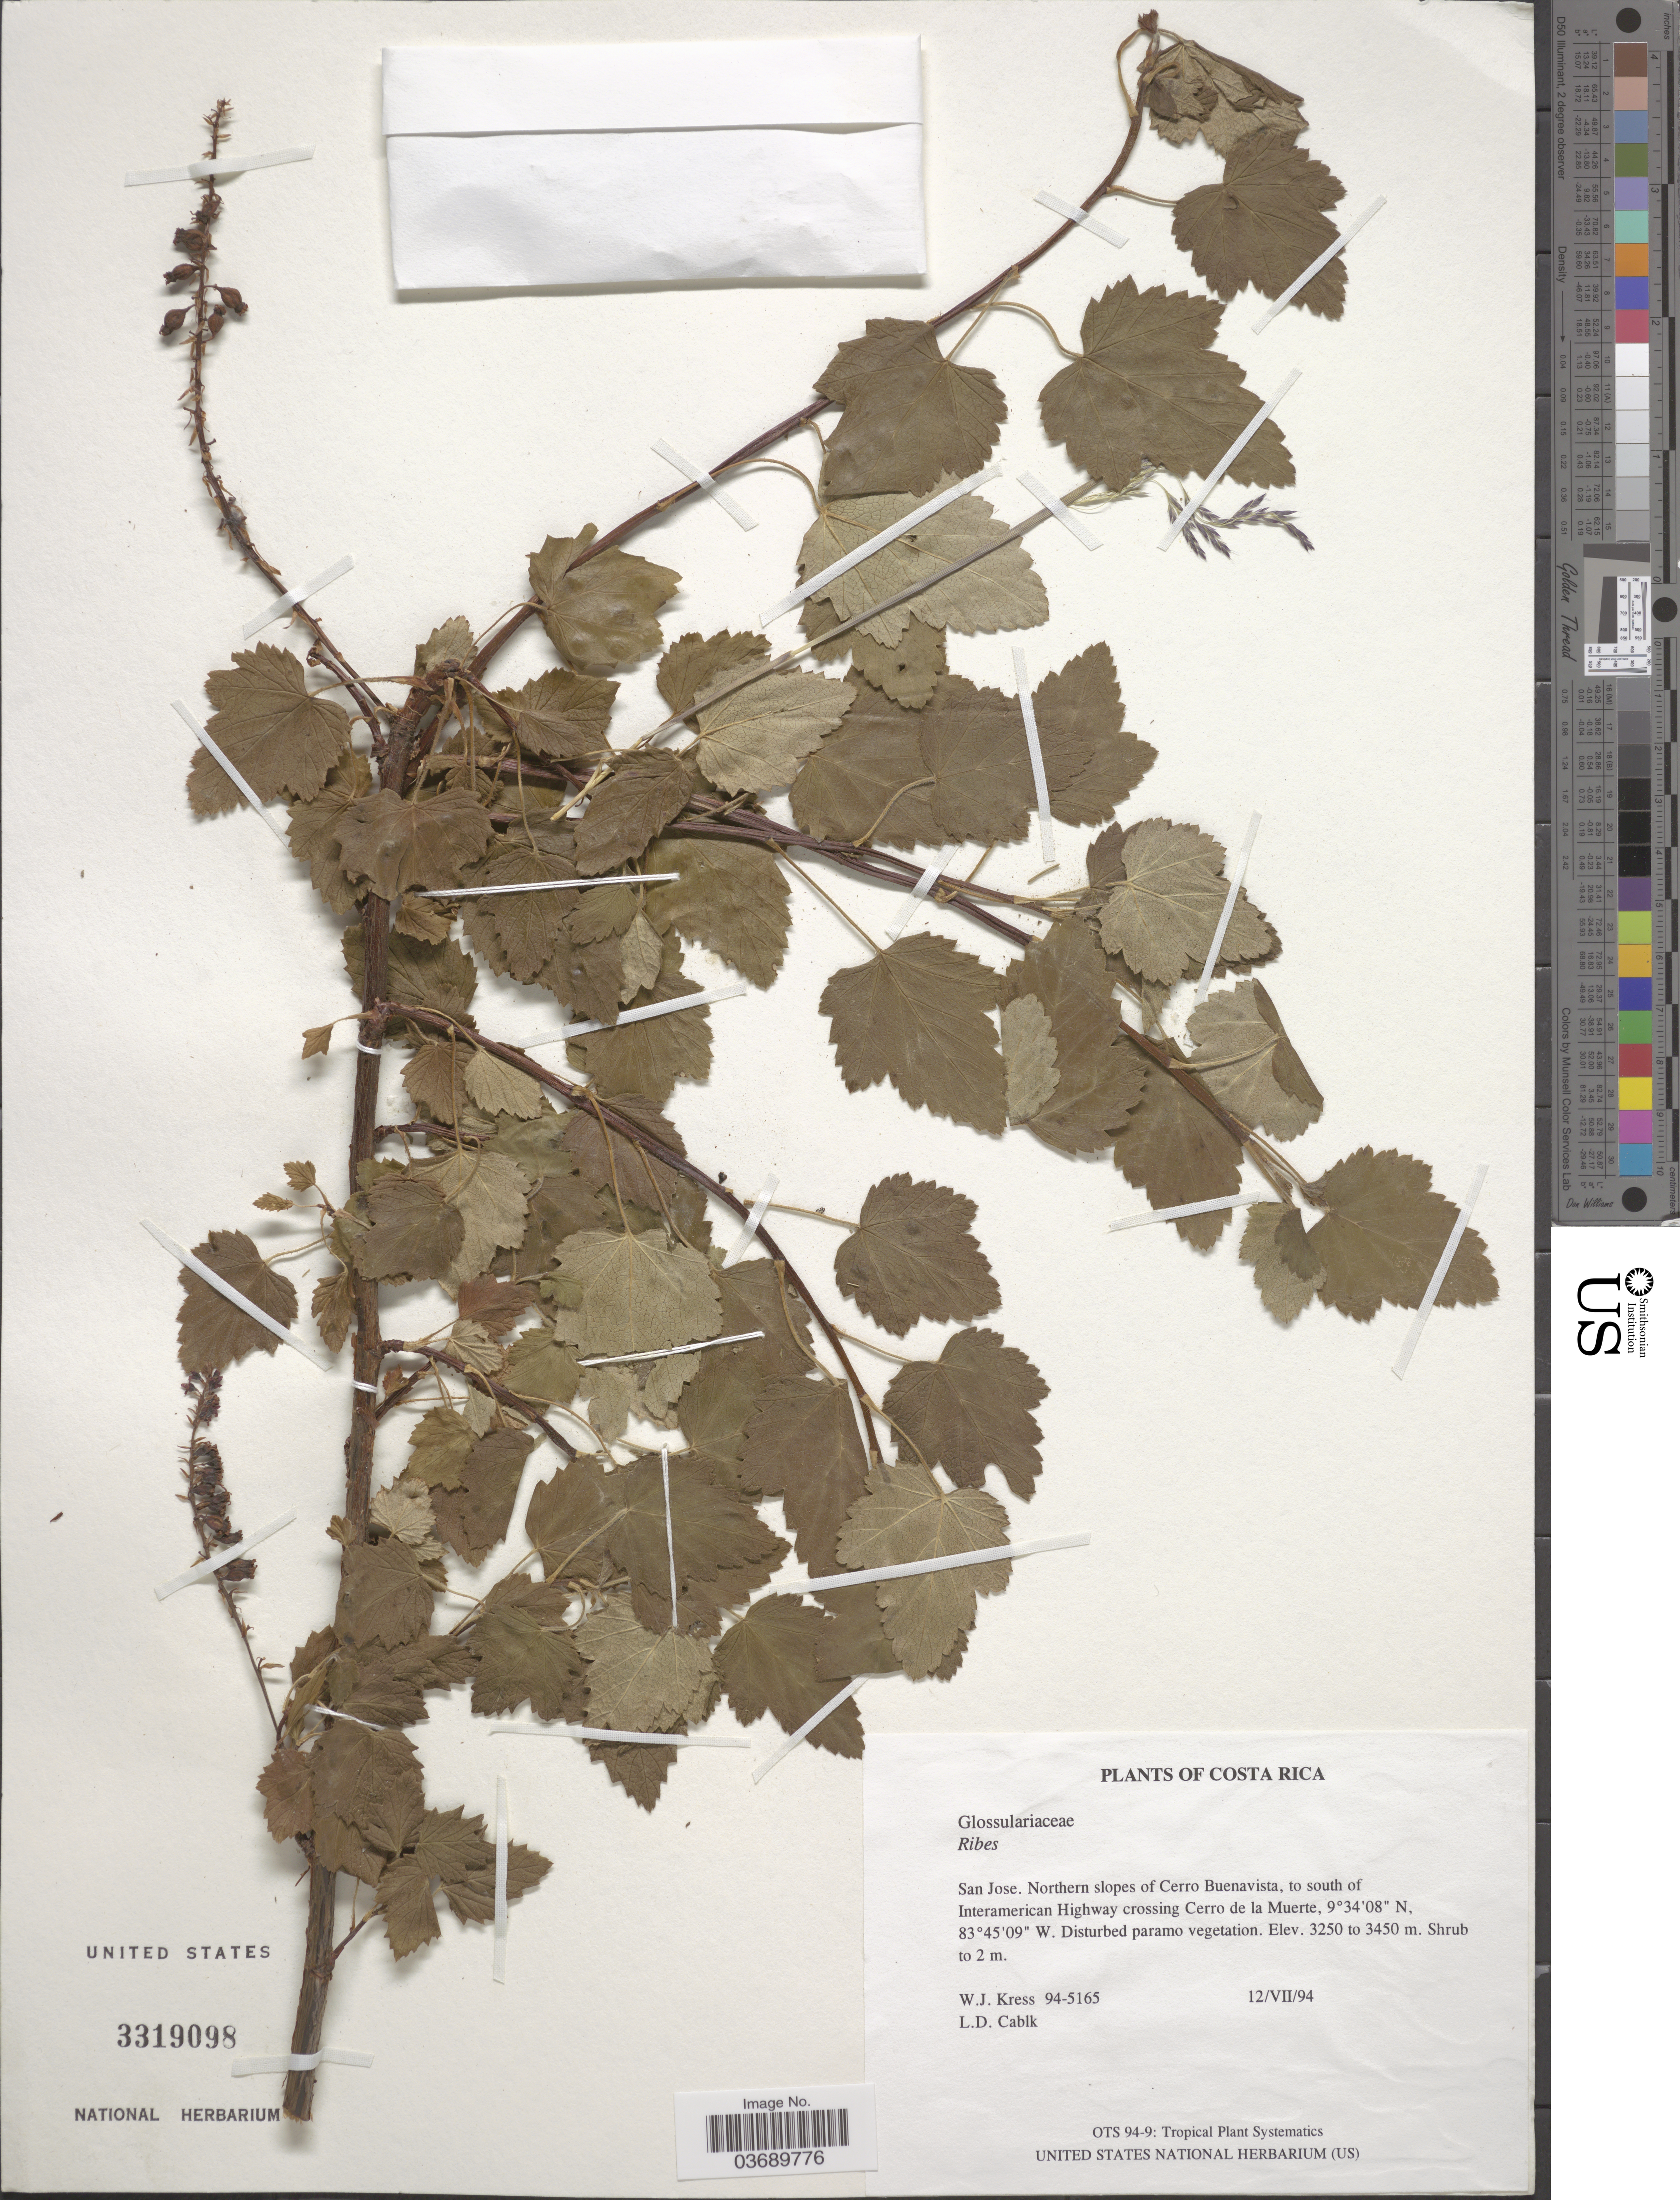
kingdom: Plantae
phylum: Tracheophyta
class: Magnoliopsida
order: Saxifragales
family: Grossulariaceae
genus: Ribes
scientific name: Ribes sp.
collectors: W. J. Kress & L. Cablk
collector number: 94-5165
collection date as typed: Transcribed d/m/y: 12/7/94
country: Costa Rica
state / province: San José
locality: Northern slopes of Cerro Buena Vista, to south of Interamerican Highway crossing Cerro de la Muerte.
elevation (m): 3250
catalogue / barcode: US 3319098